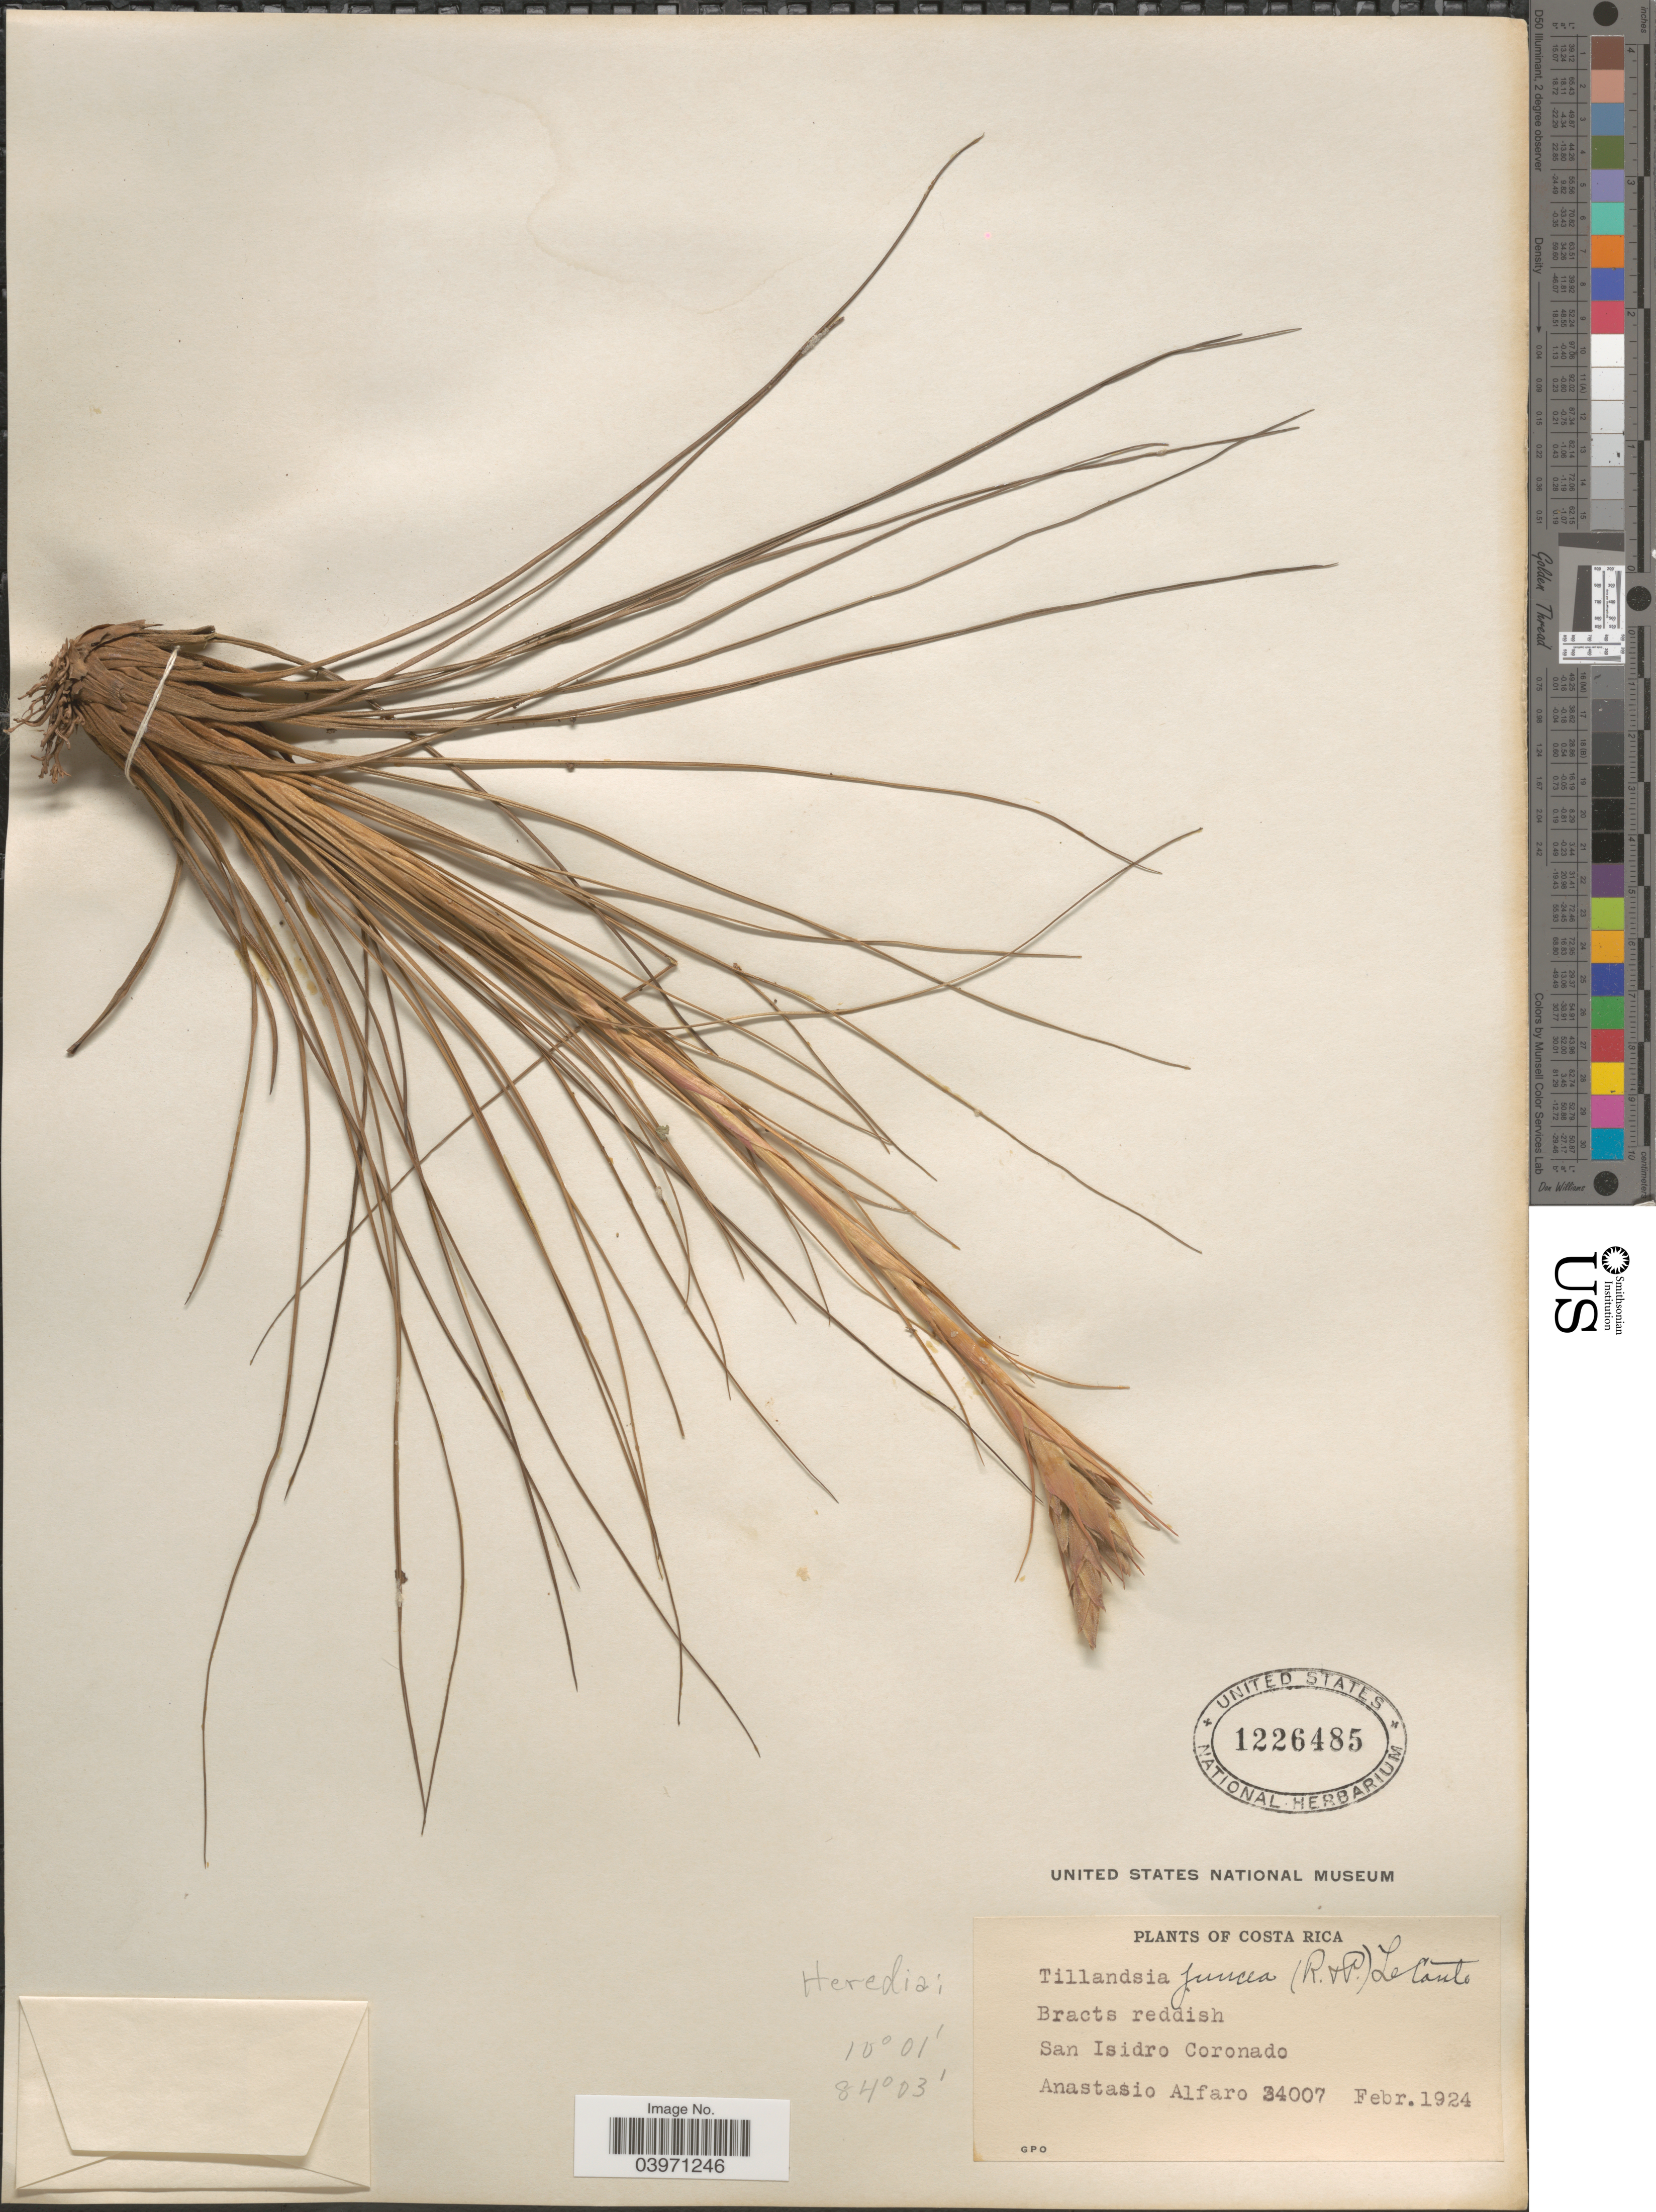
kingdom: Plantae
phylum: Tracheophyta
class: Liliopsida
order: Poales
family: Bromeliaceae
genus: Tillandsia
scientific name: Tillandsia juncea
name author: (Ruiz & Pav.) Poir.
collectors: A. Alfaro Gonzalez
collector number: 34007*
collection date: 1924-02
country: Costa Rica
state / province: Heredia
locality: San Isidro Coronado.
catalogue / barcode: US 1226485